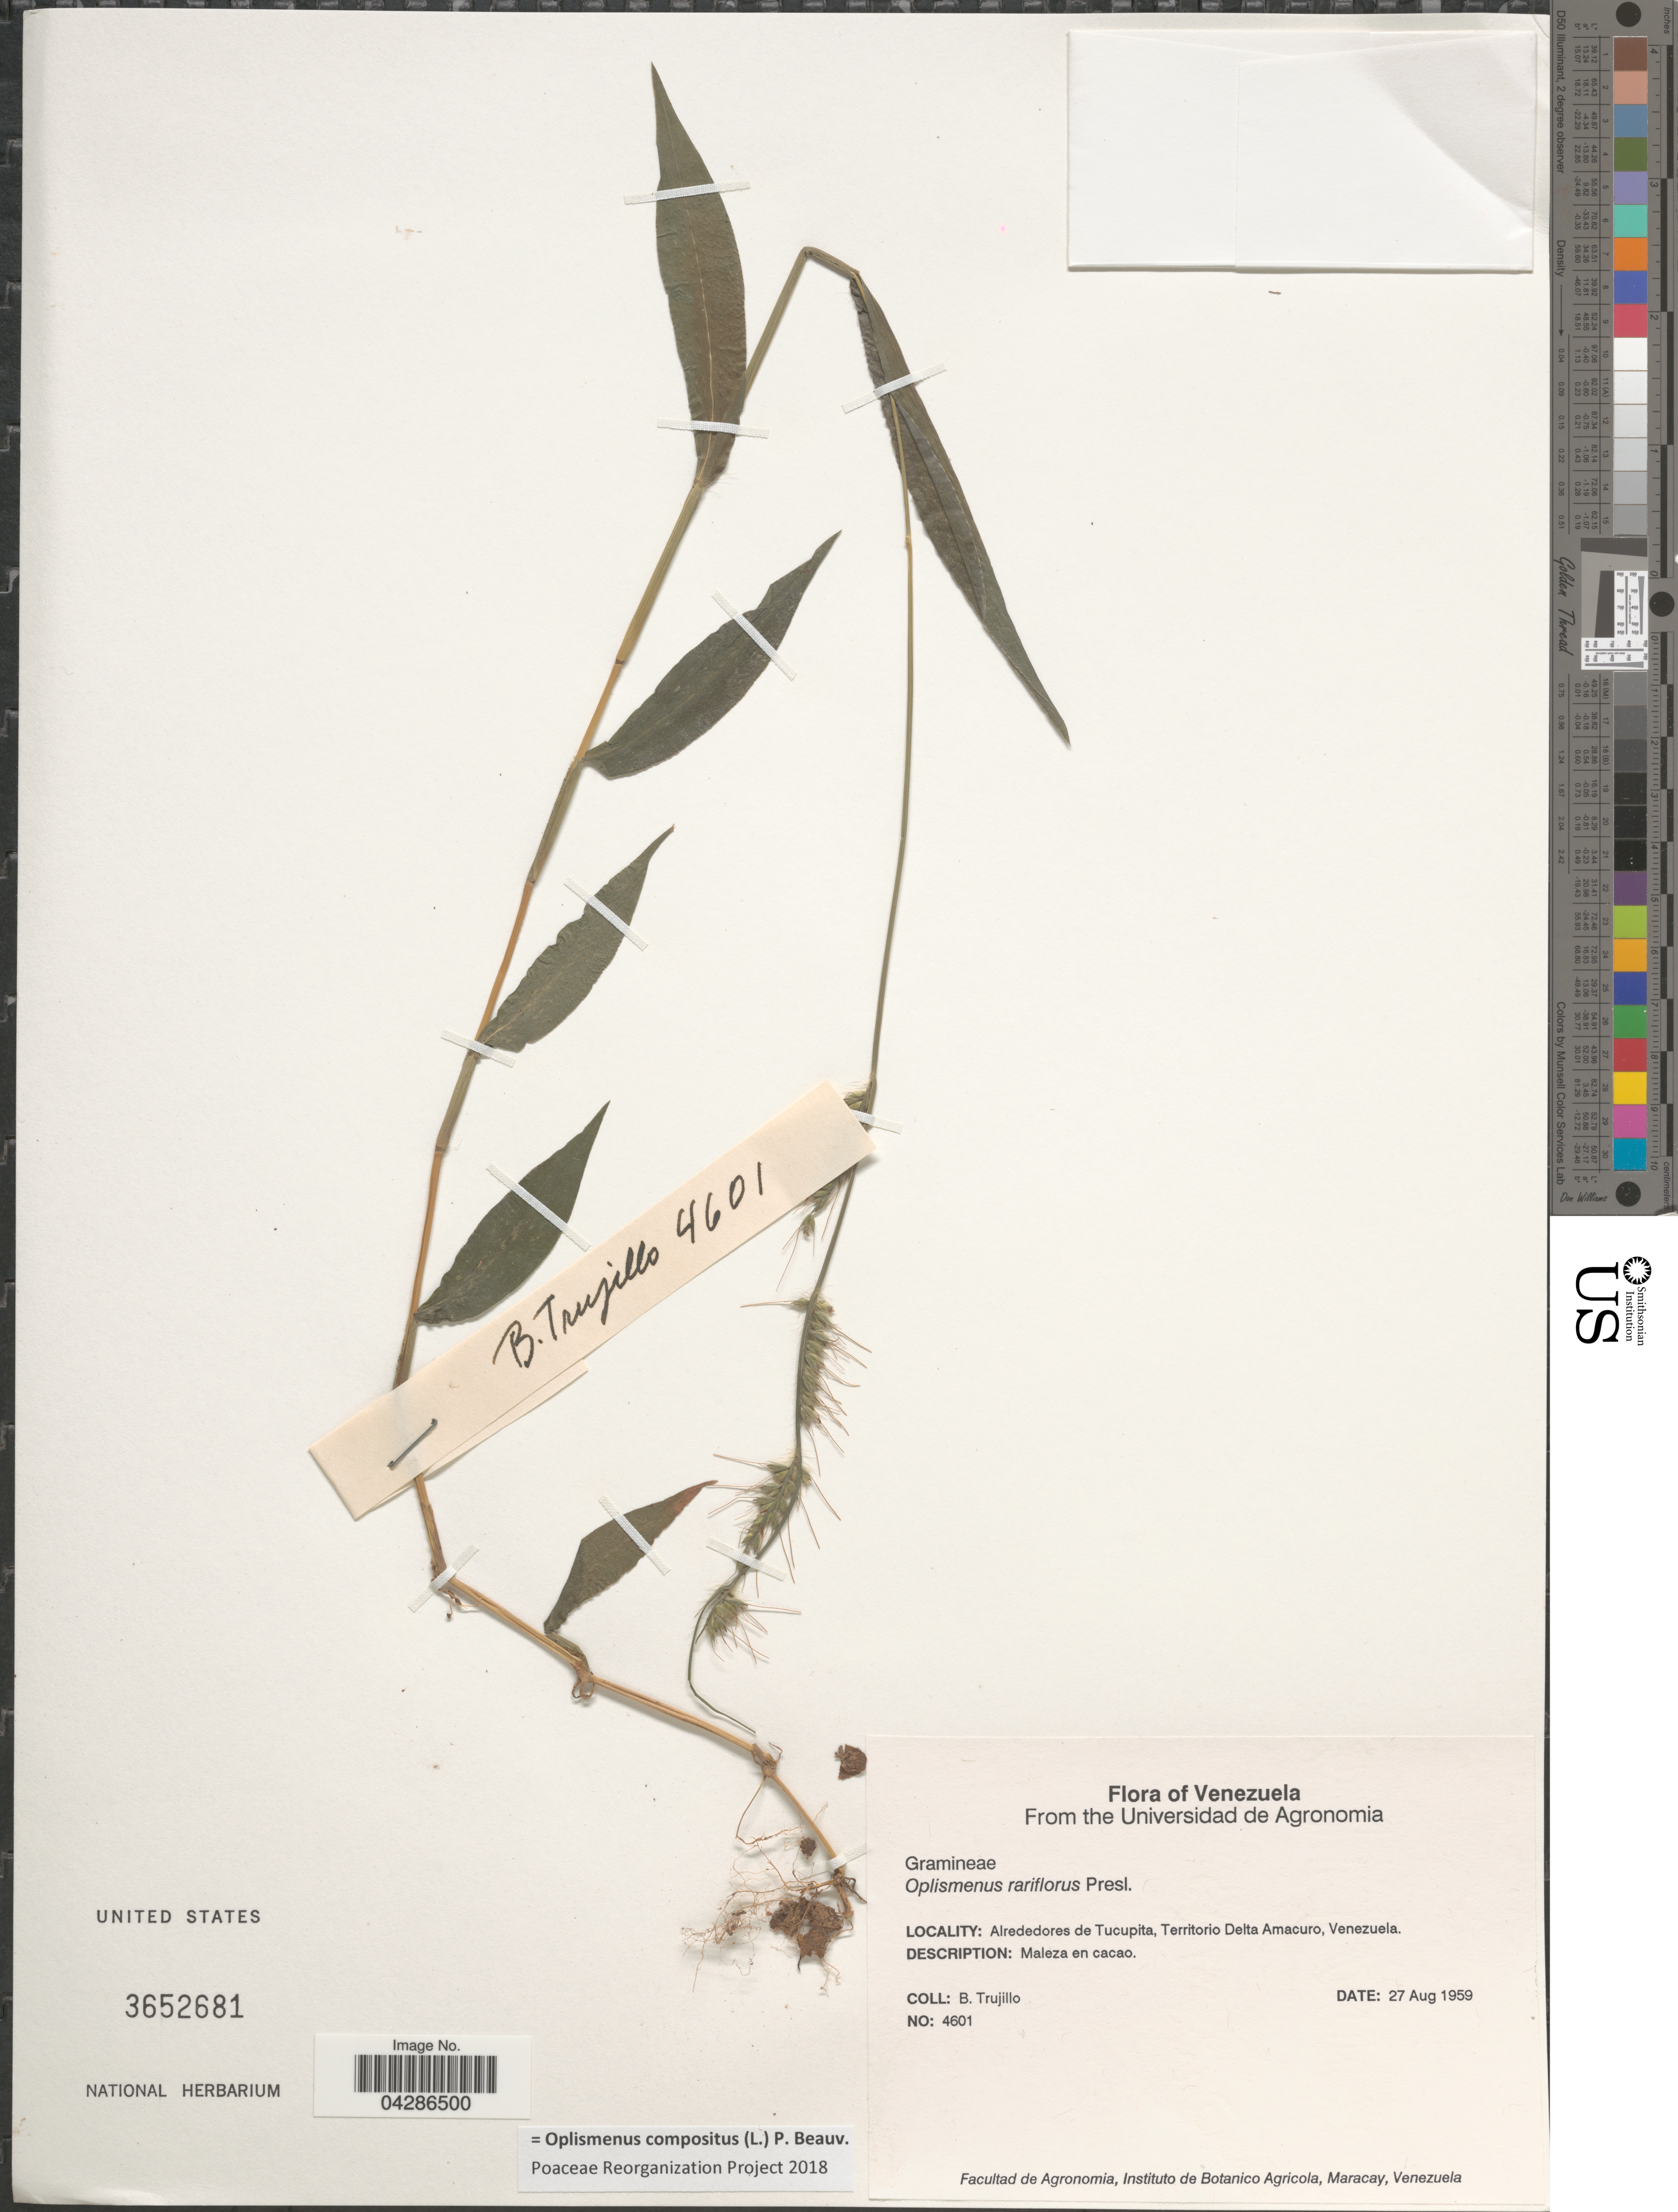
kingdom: Plantae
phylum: Tracheophyta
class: Liliopsida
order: Poales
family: Poaceae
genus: Oplismenus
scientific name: Oplismenus compositus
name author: (L.) P. Beauv.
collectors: B. Trujillo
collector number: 4601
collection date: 1959-08-27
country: Venezuela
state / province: Delta Amacuro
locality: Alrededores de Tucupita.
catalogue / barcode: US 3652681